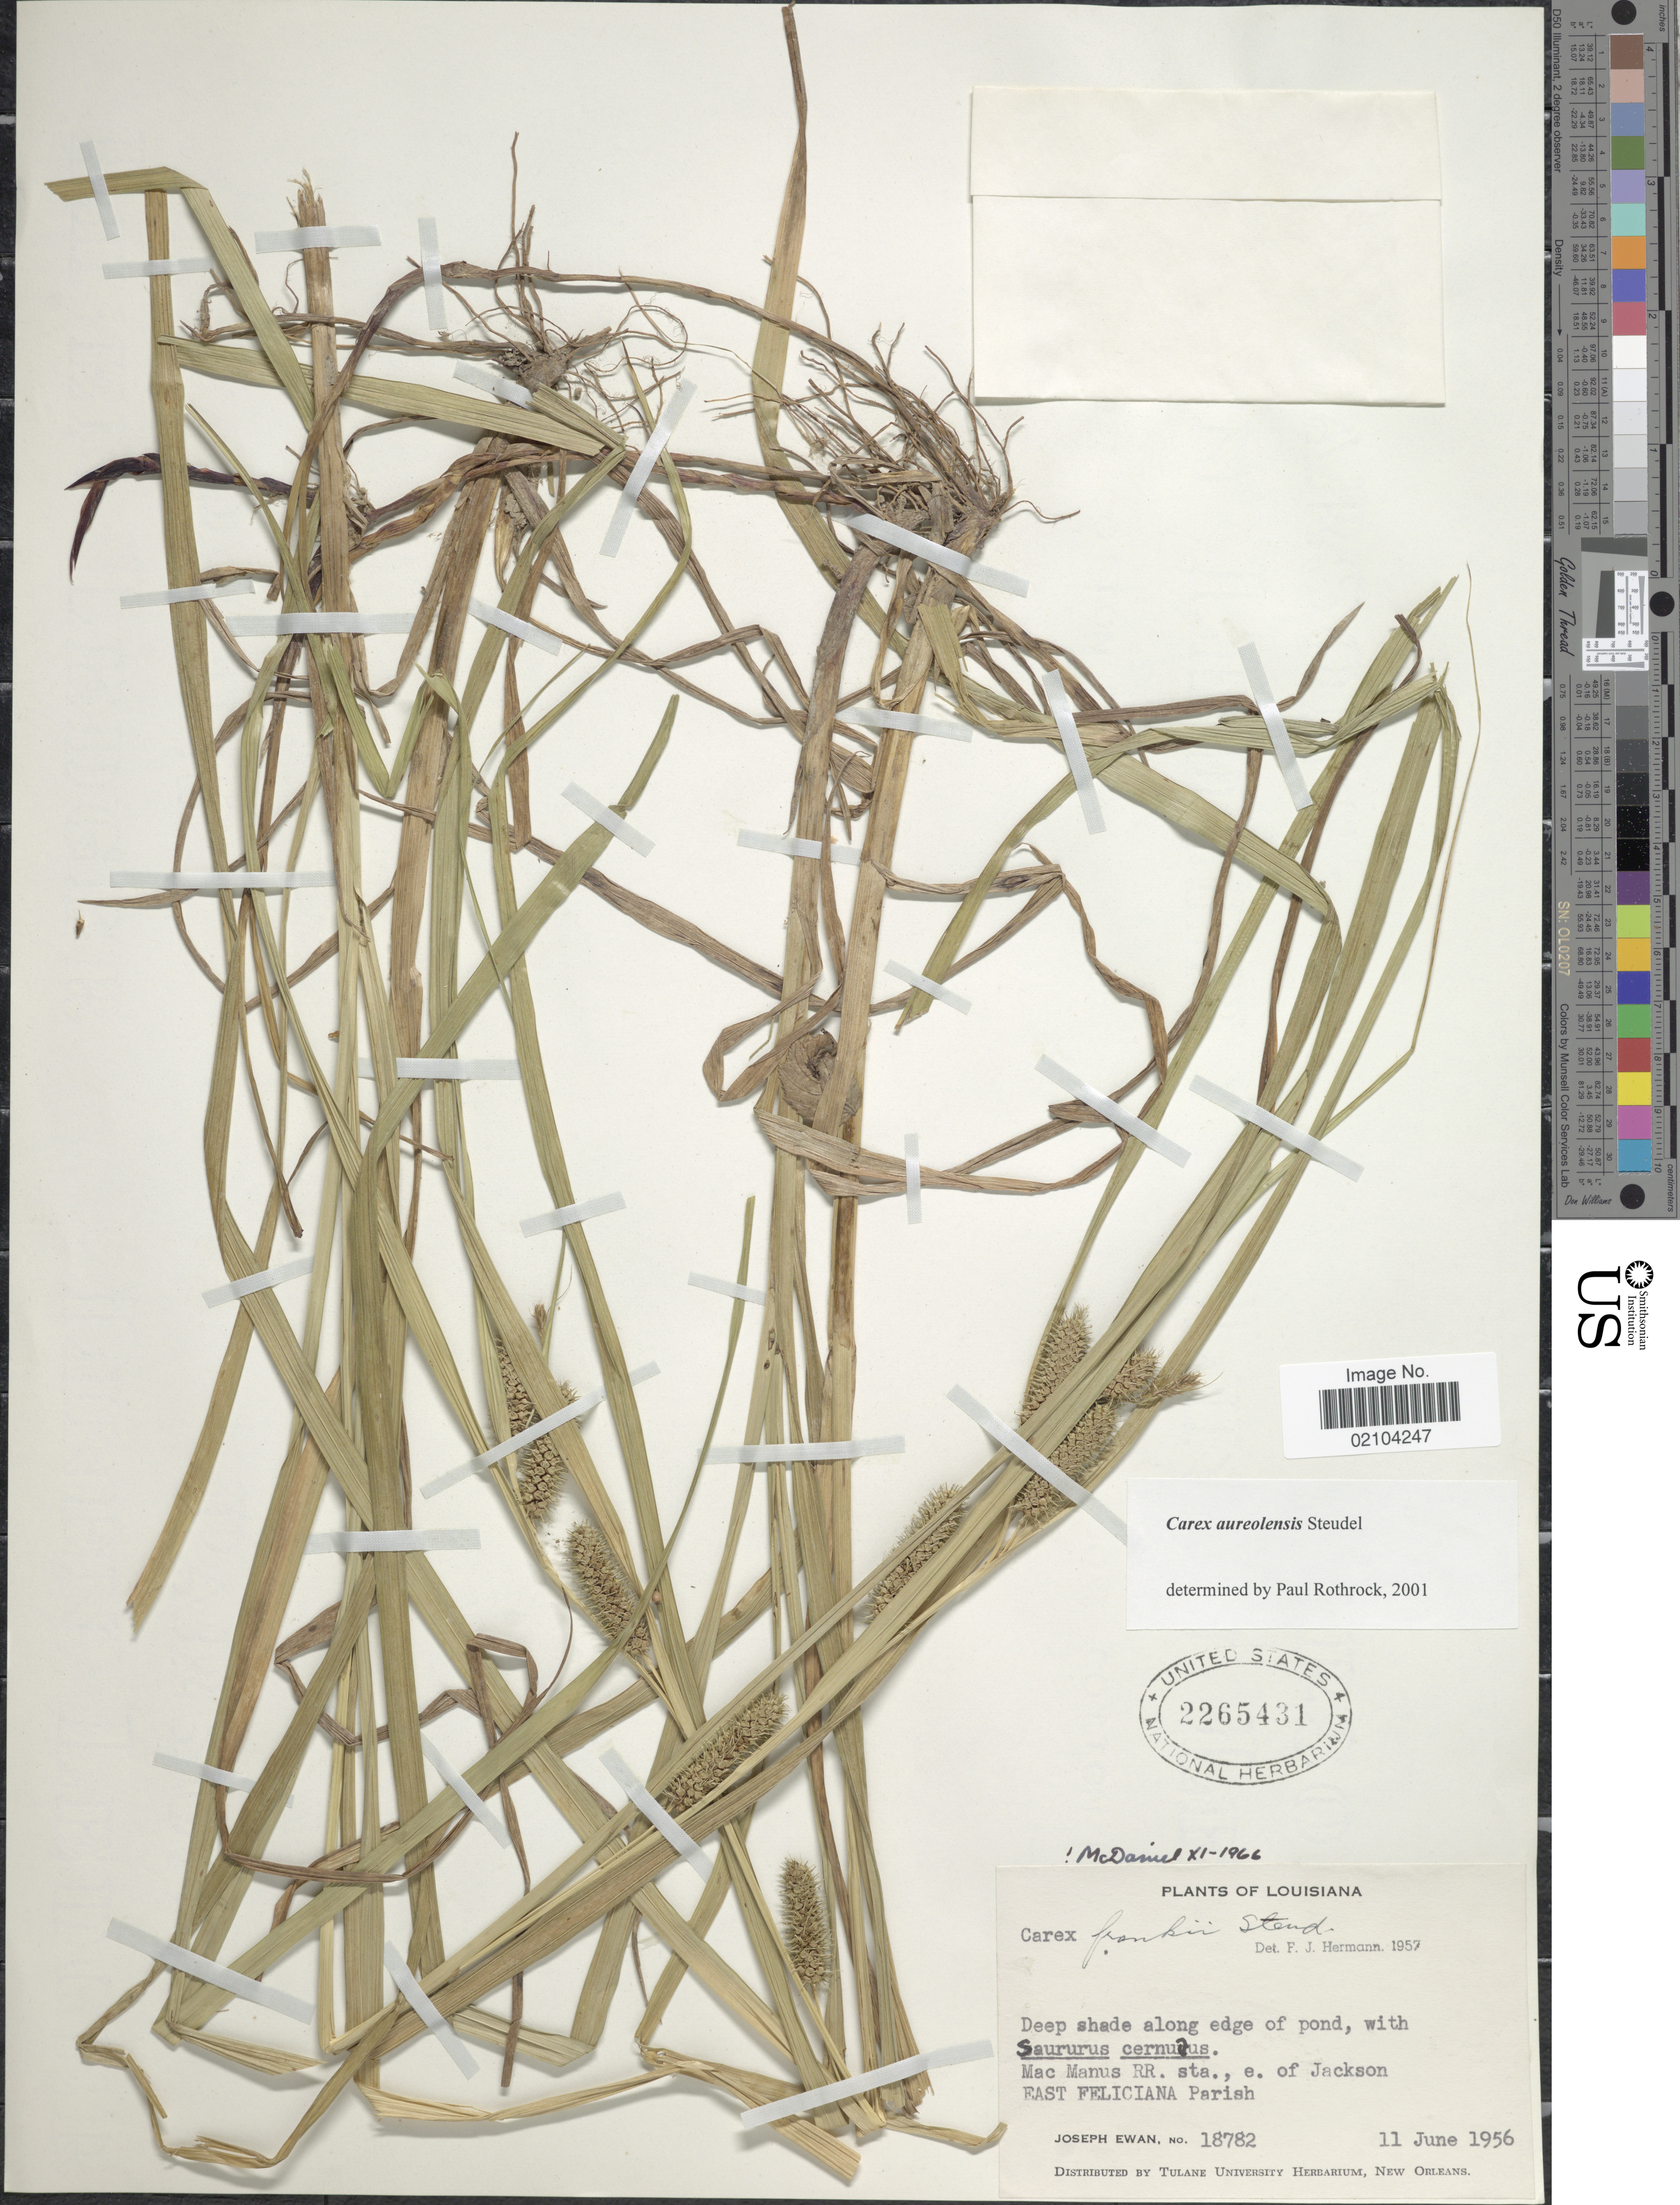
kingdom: Plantae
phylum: Tracheophyta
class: Liliopsida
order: Poales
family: Cyperaceae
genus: Carex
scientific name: Carex aureolensis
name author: Steud.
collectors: J. A. Ewan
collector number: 18782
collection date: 1956-06-11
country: United States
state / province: Louisiana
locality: Deep shade along edge of pond, Mac Manus RR. sta. , e of Jackson, East Feliciana Parish.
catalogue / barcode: US 2265431